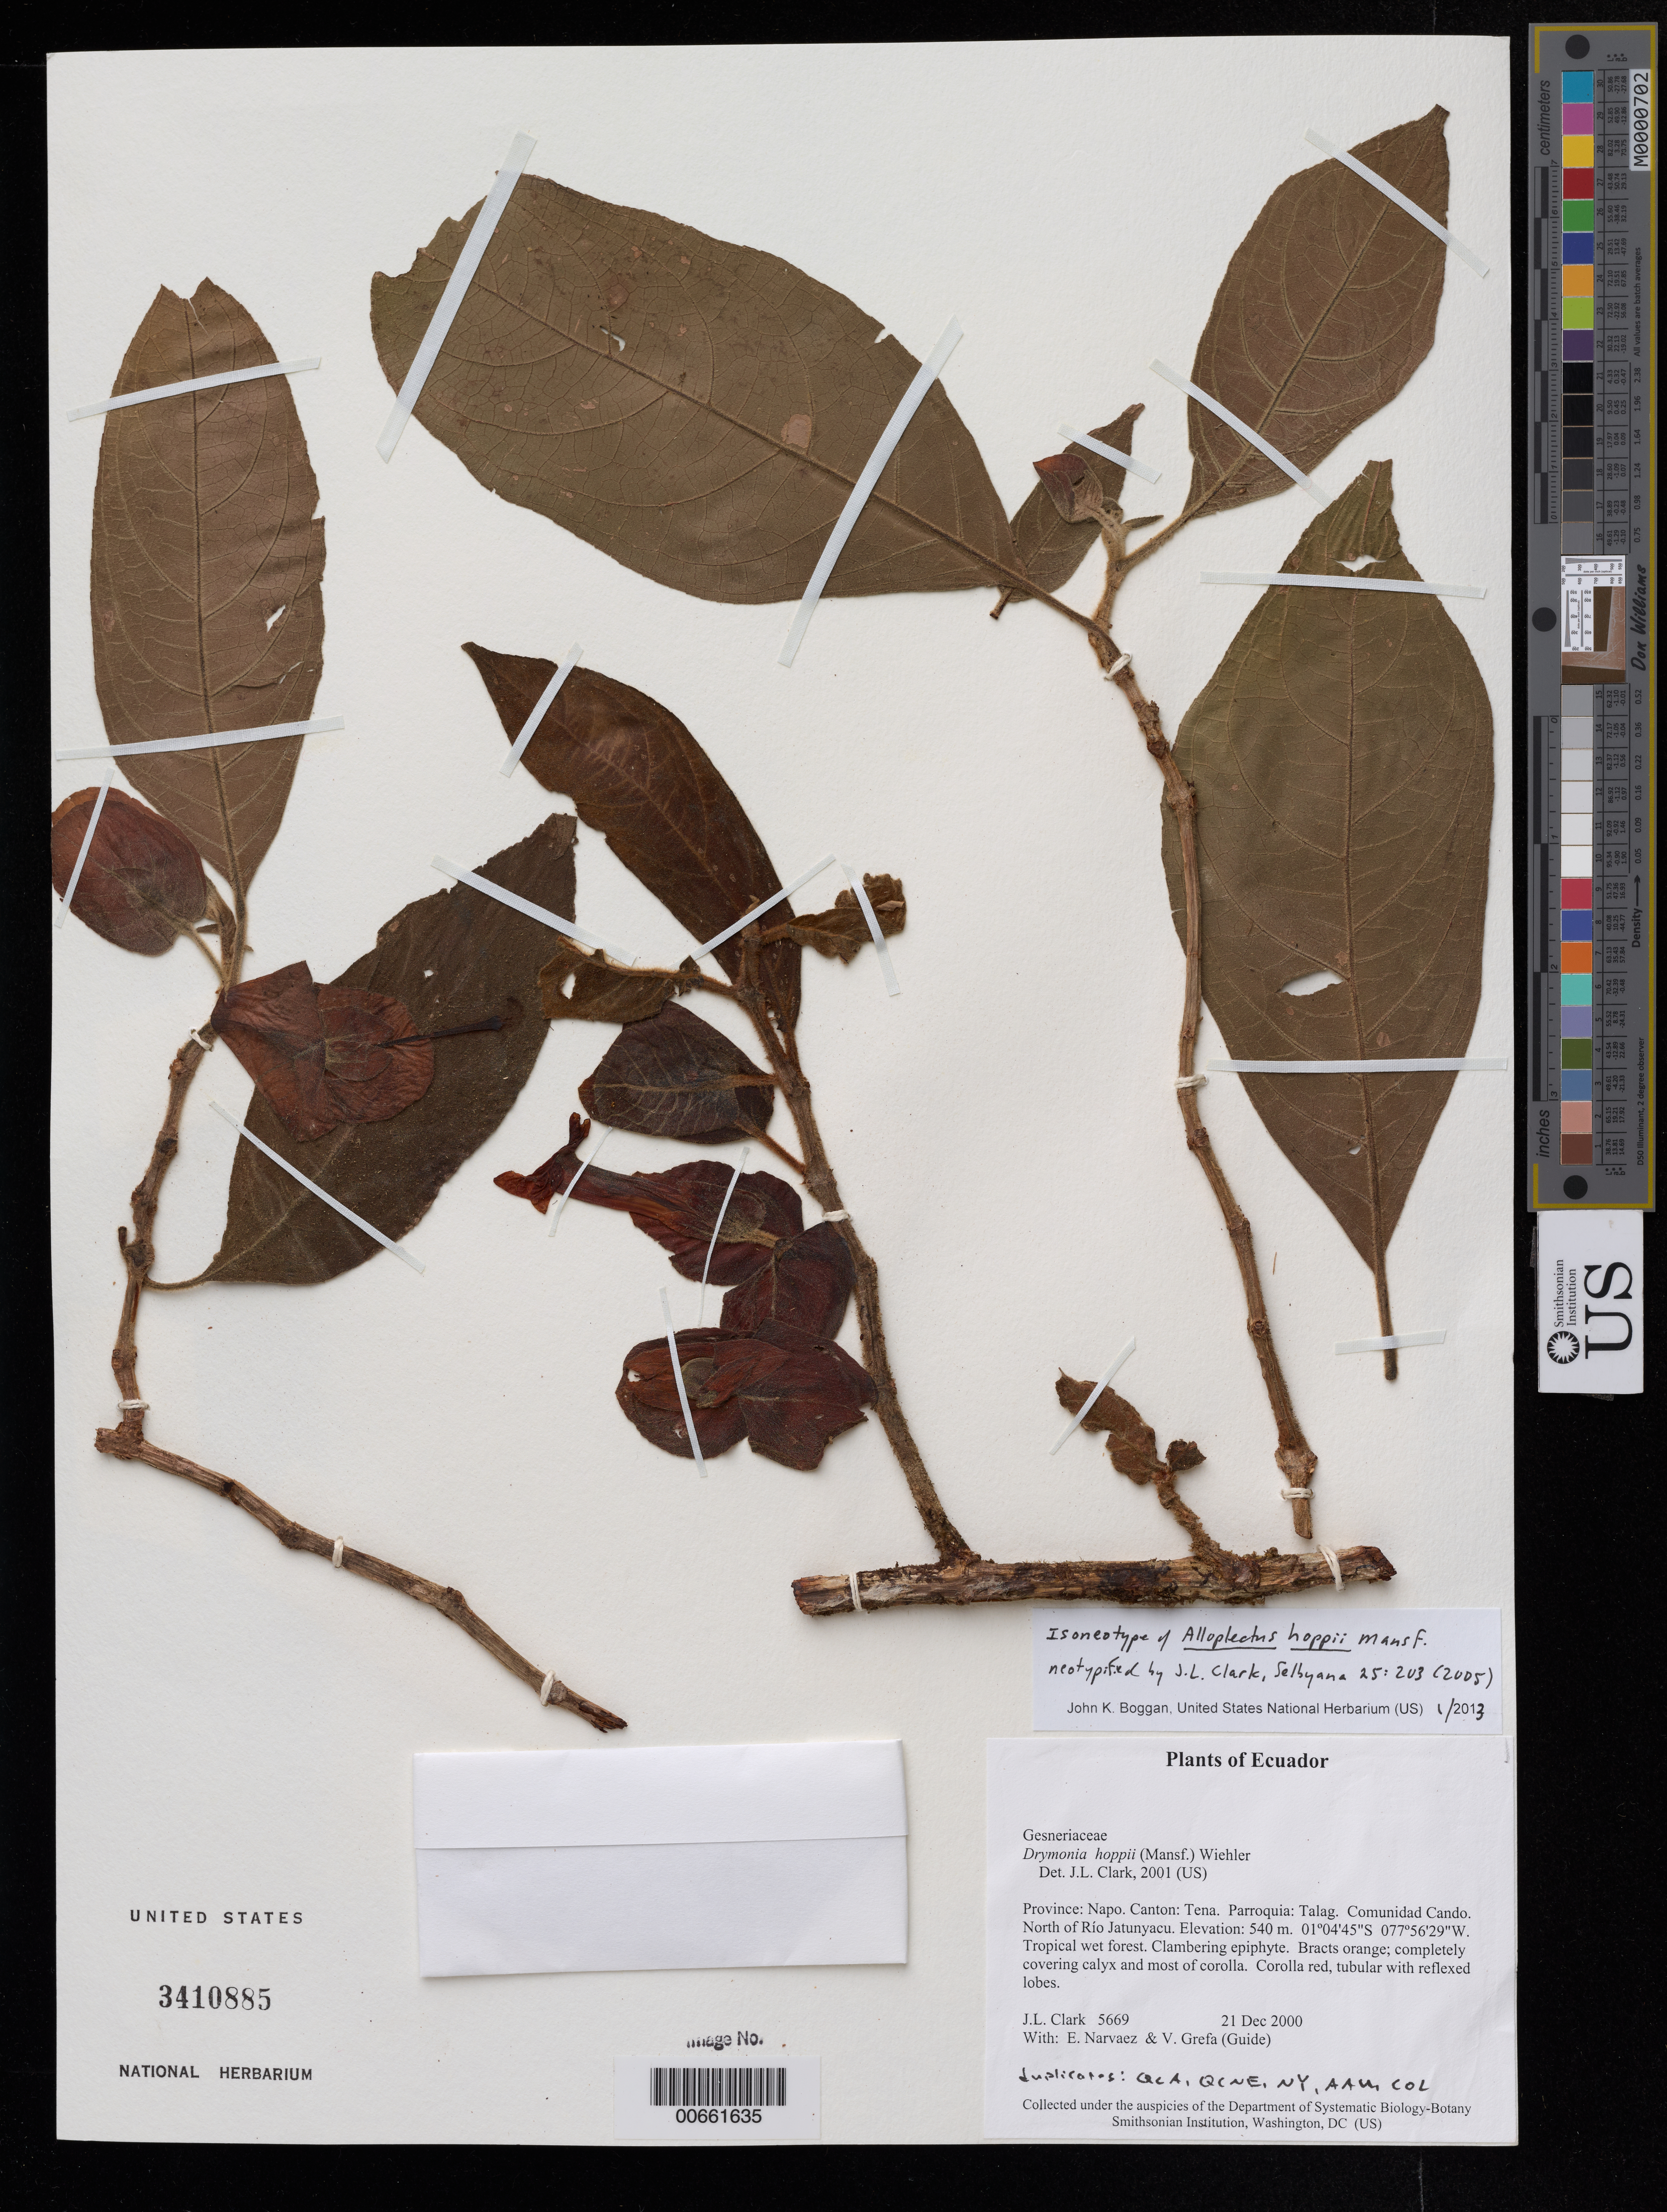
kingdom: Plantae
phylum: Tracheophyta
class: Magnoliopsida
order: Lamiales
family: Gesneriaceae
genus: Alloplectus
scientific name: Alloplectus hoppii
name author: Mansf.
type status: Isoneotype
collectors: J. L. Clark, E. Narváez & V. Grefa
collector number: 5669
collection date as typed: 21 Dec 2000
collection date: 2000-12-21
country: Ecuador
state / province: Napo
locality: Cantón: Tena. Parroquia: Talag. Comunidad Cando. North of Río Jatunyacu.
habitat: Tropical wet forest.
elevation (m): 540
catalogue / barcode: US 3410885